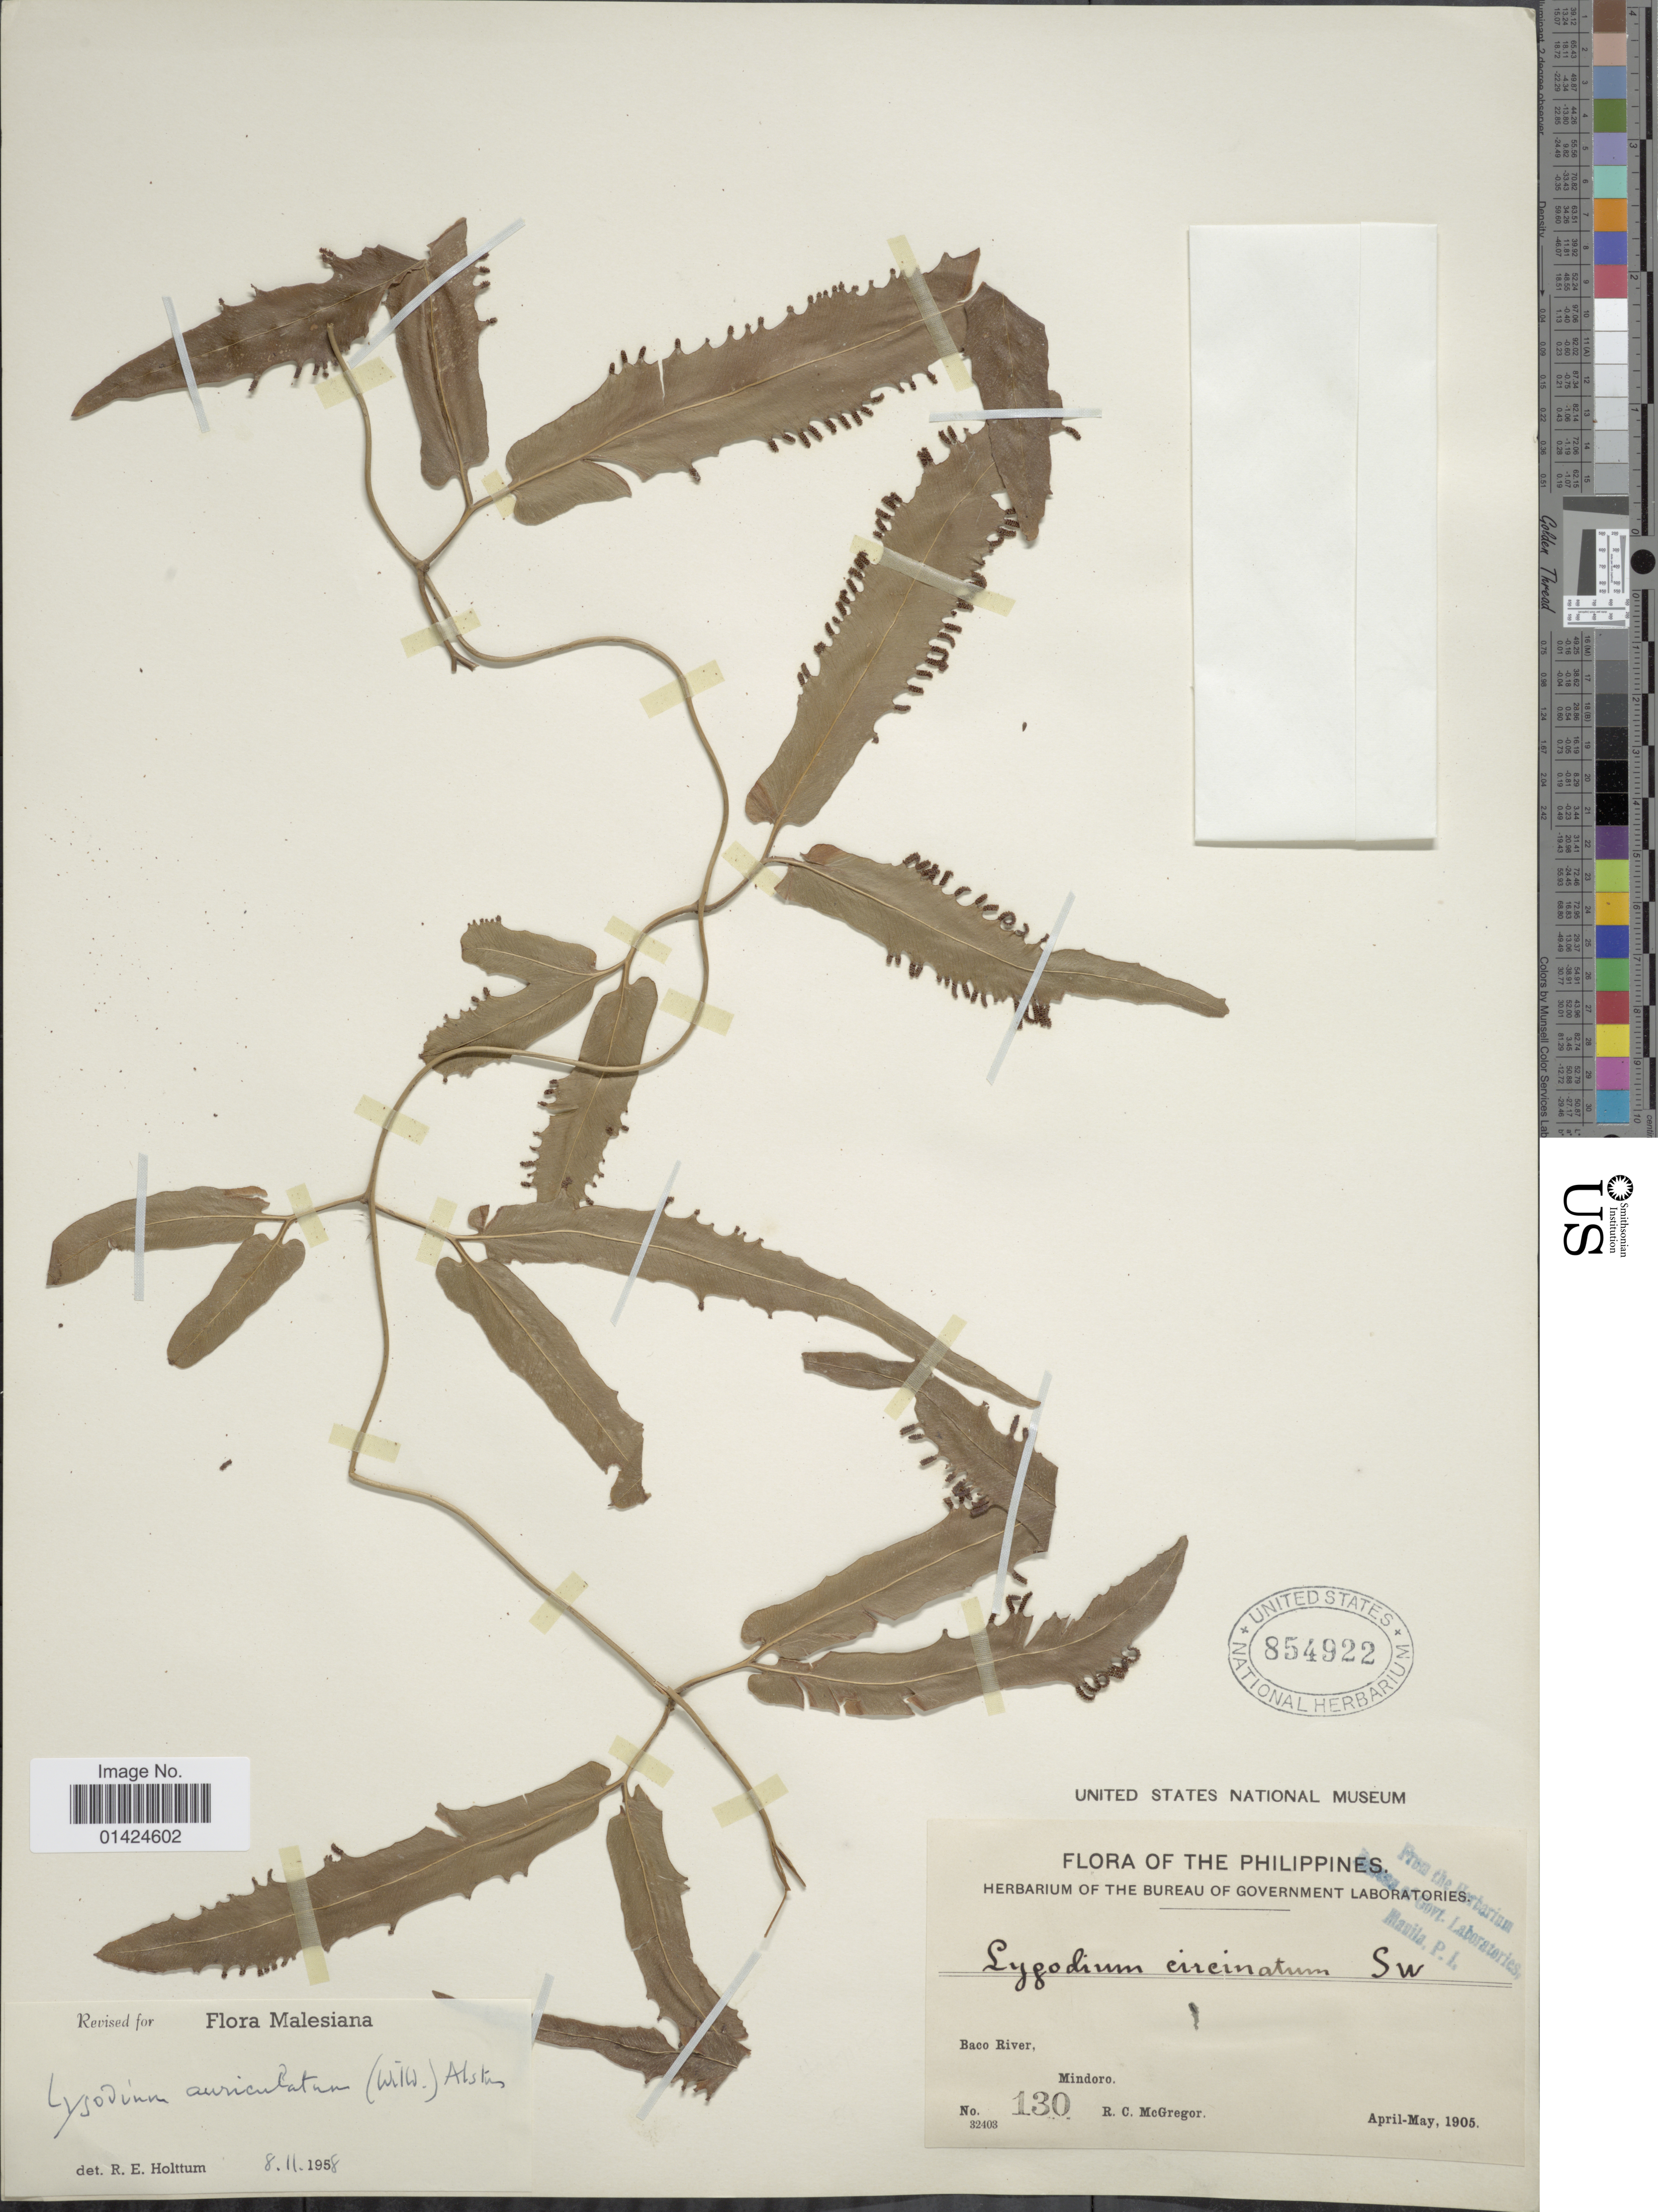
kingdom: Plantae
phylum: Tracheophyta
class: Polypodiopsida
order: Schizaeales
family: Lygodiaceae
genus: Lygodium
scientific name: Lygodium auriculatum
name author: (Willd.) Alston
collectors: R. C. McGregor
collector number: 130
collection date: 1905-04/1905-05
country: Philippines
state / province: Mimaropa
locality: Mindoro. Baco River.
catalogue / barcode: US 854922